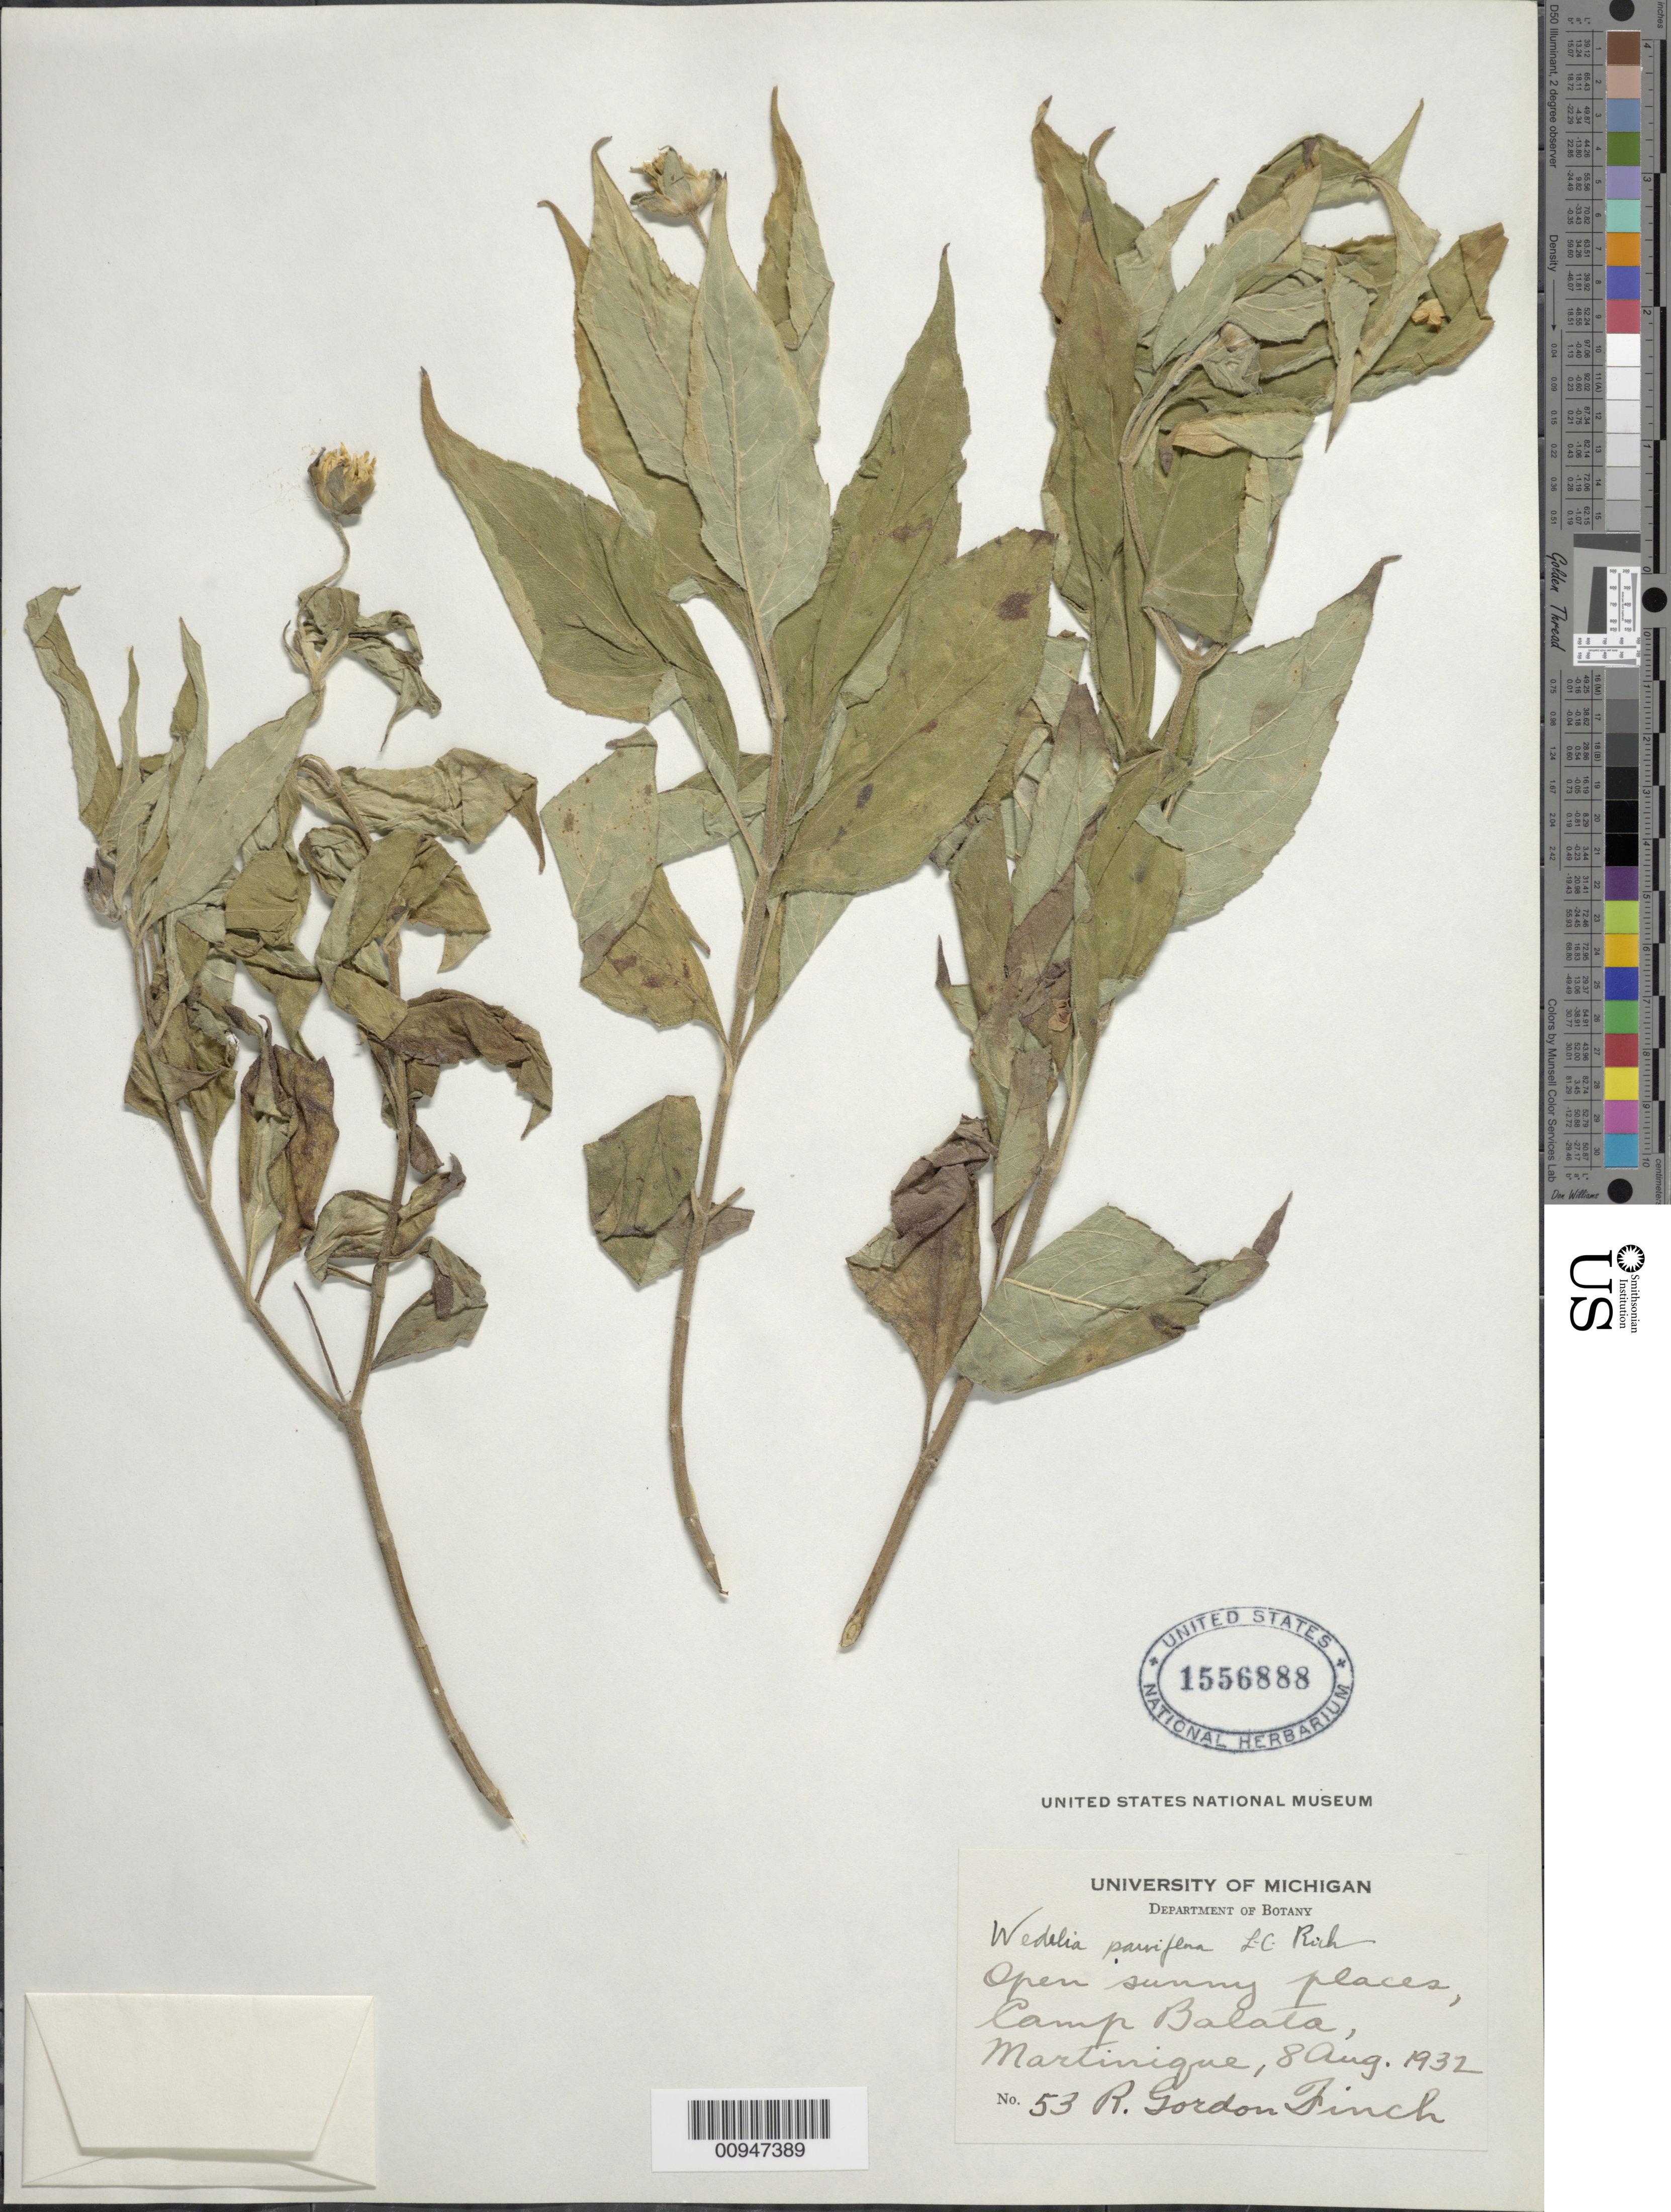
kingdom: Plantae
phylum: Tracheophyta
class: Magnoliopsida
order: Asterales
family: Asteraceae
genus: Wedelia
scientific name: Wedelia calycina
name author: Rich.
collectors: R. Finch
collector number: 53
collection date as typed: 08 Aug 1932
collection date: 1932-08-08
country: Martinique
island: Martinique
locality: Camp Balata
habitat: Open sunny places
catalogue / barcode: US 1556888